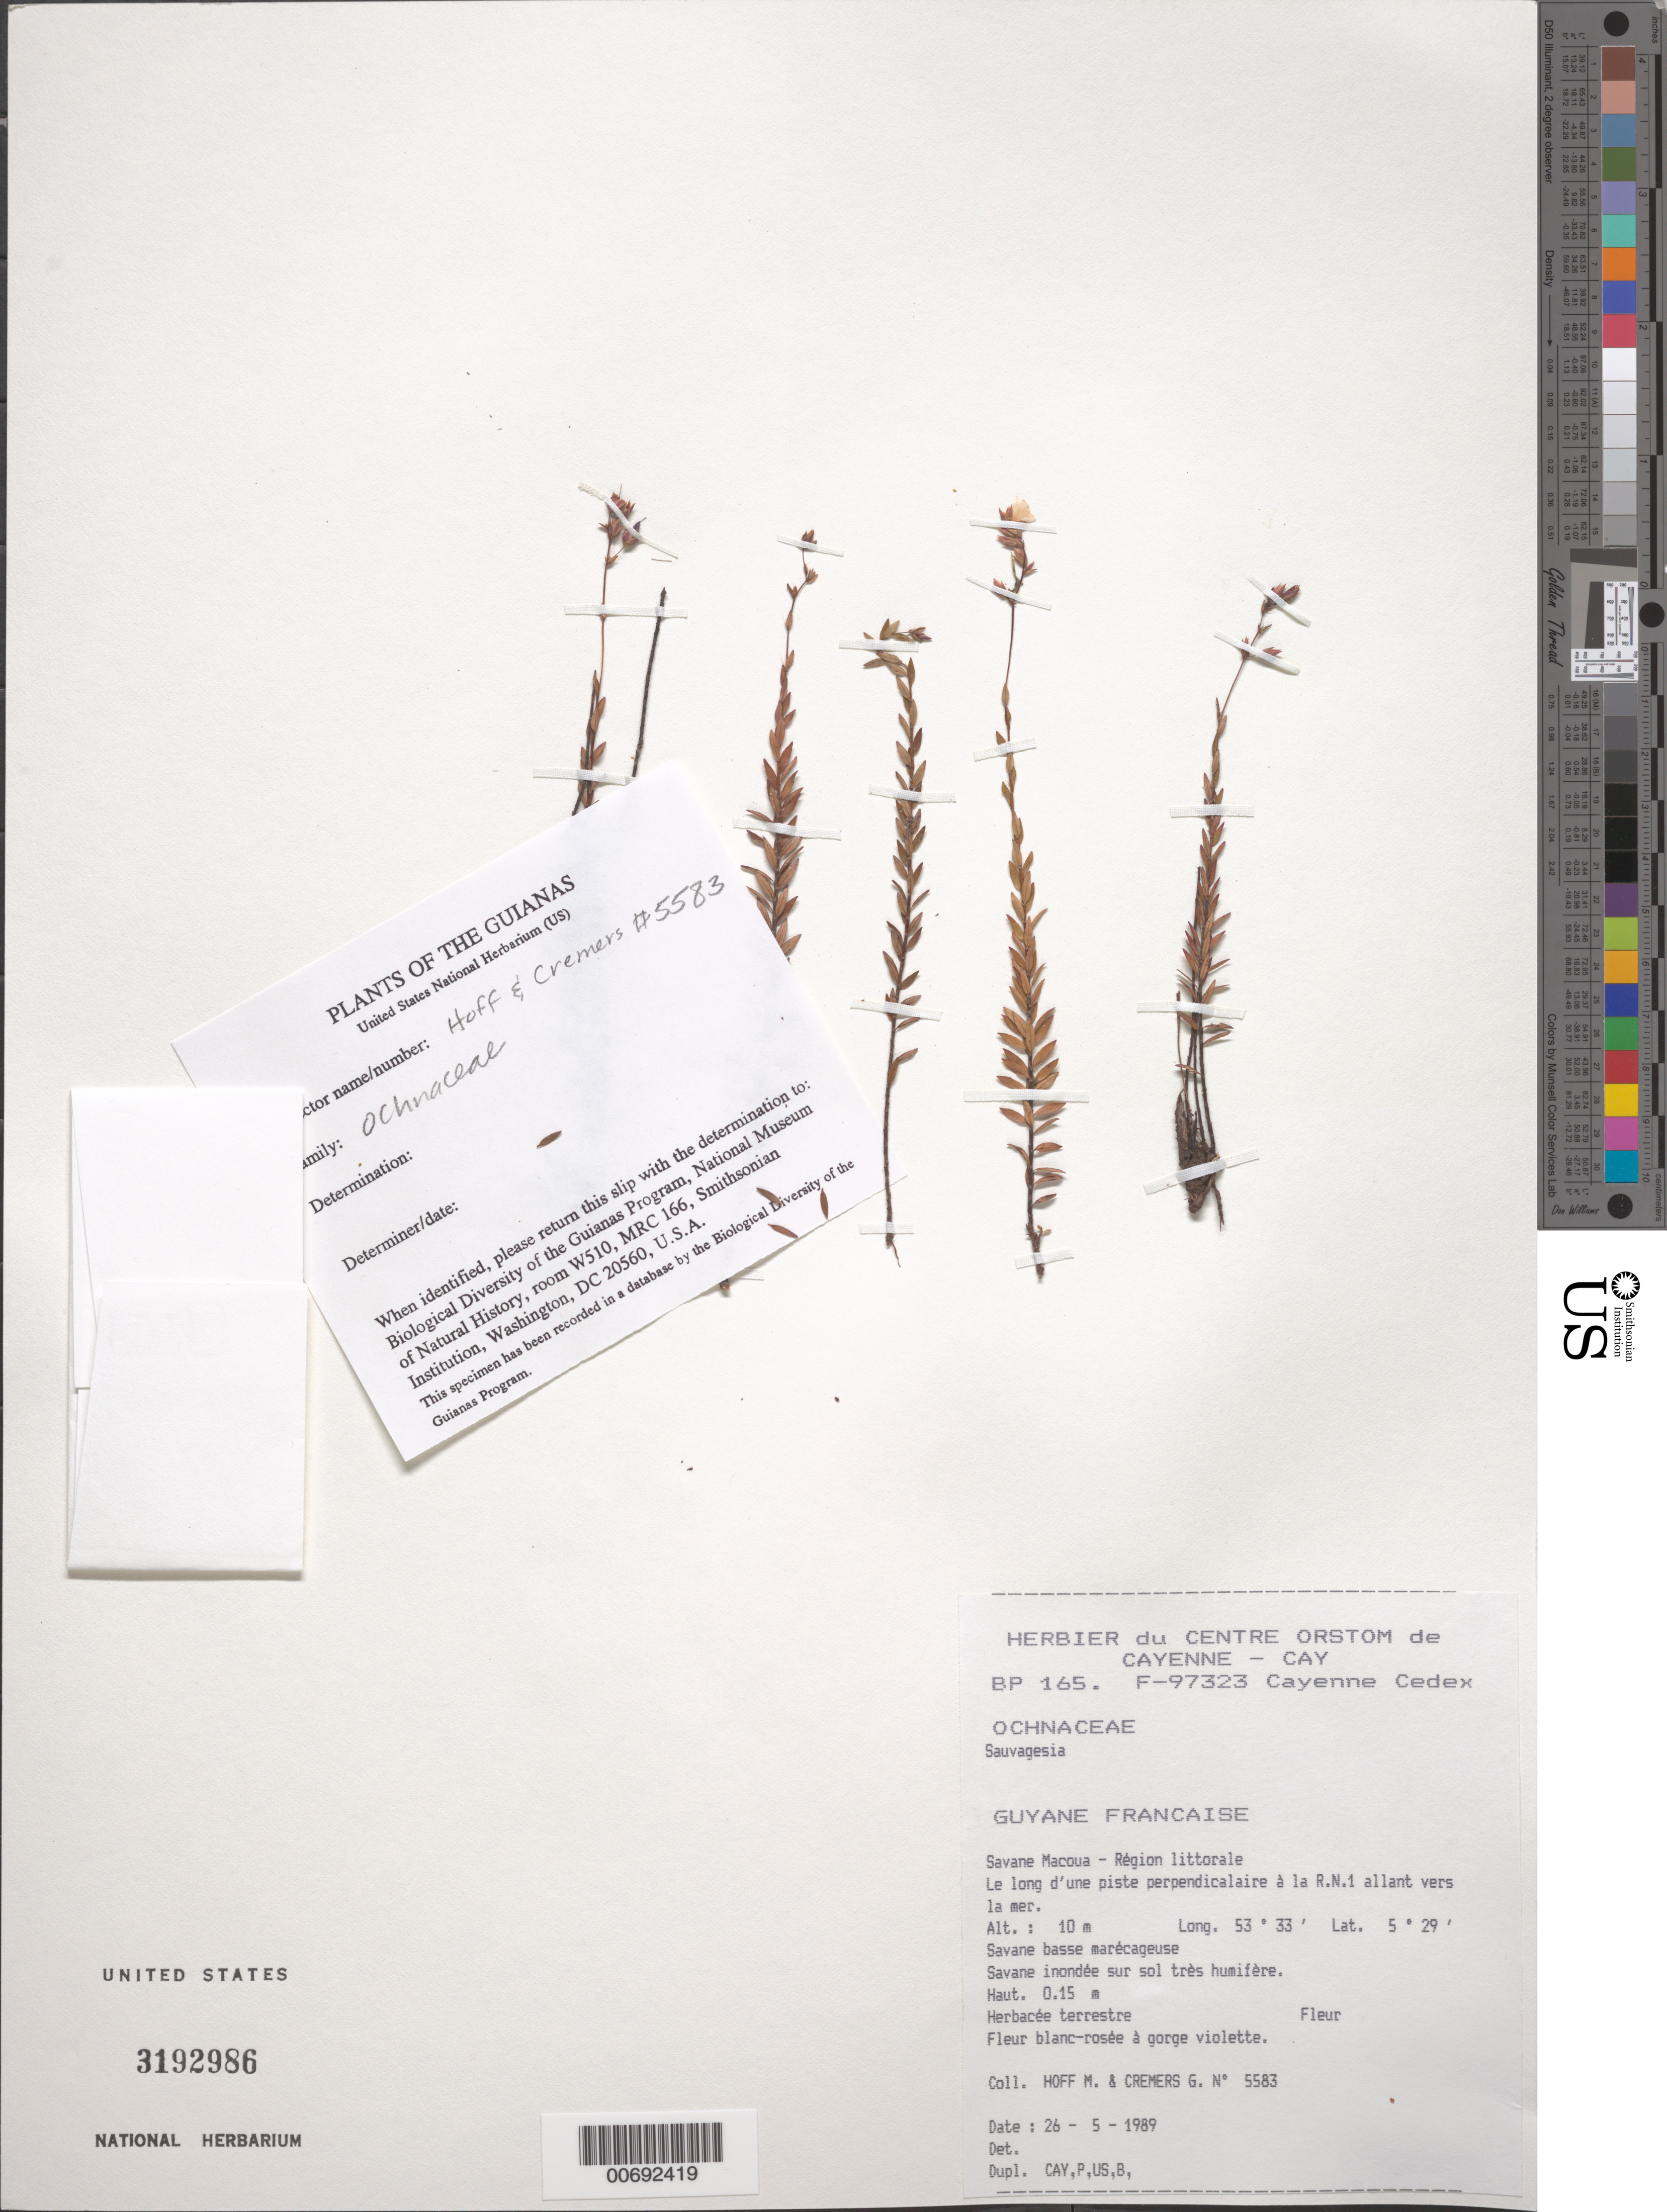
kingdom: Plantae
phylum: Tracheophyta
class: Magnoliopsida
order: Malpighiales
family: Ochnaceae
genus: Sauvagesia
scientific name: Sauvagesia sp.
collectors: M. Hoff & G. Cremers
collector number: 5583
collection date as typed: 26-May-89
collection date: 1989-05-26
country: French Guiana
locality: Savane Macoua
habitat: Savane basse marécageuse; savane inondée sur sol tres humifere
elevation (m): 10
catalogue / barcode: US 3192986